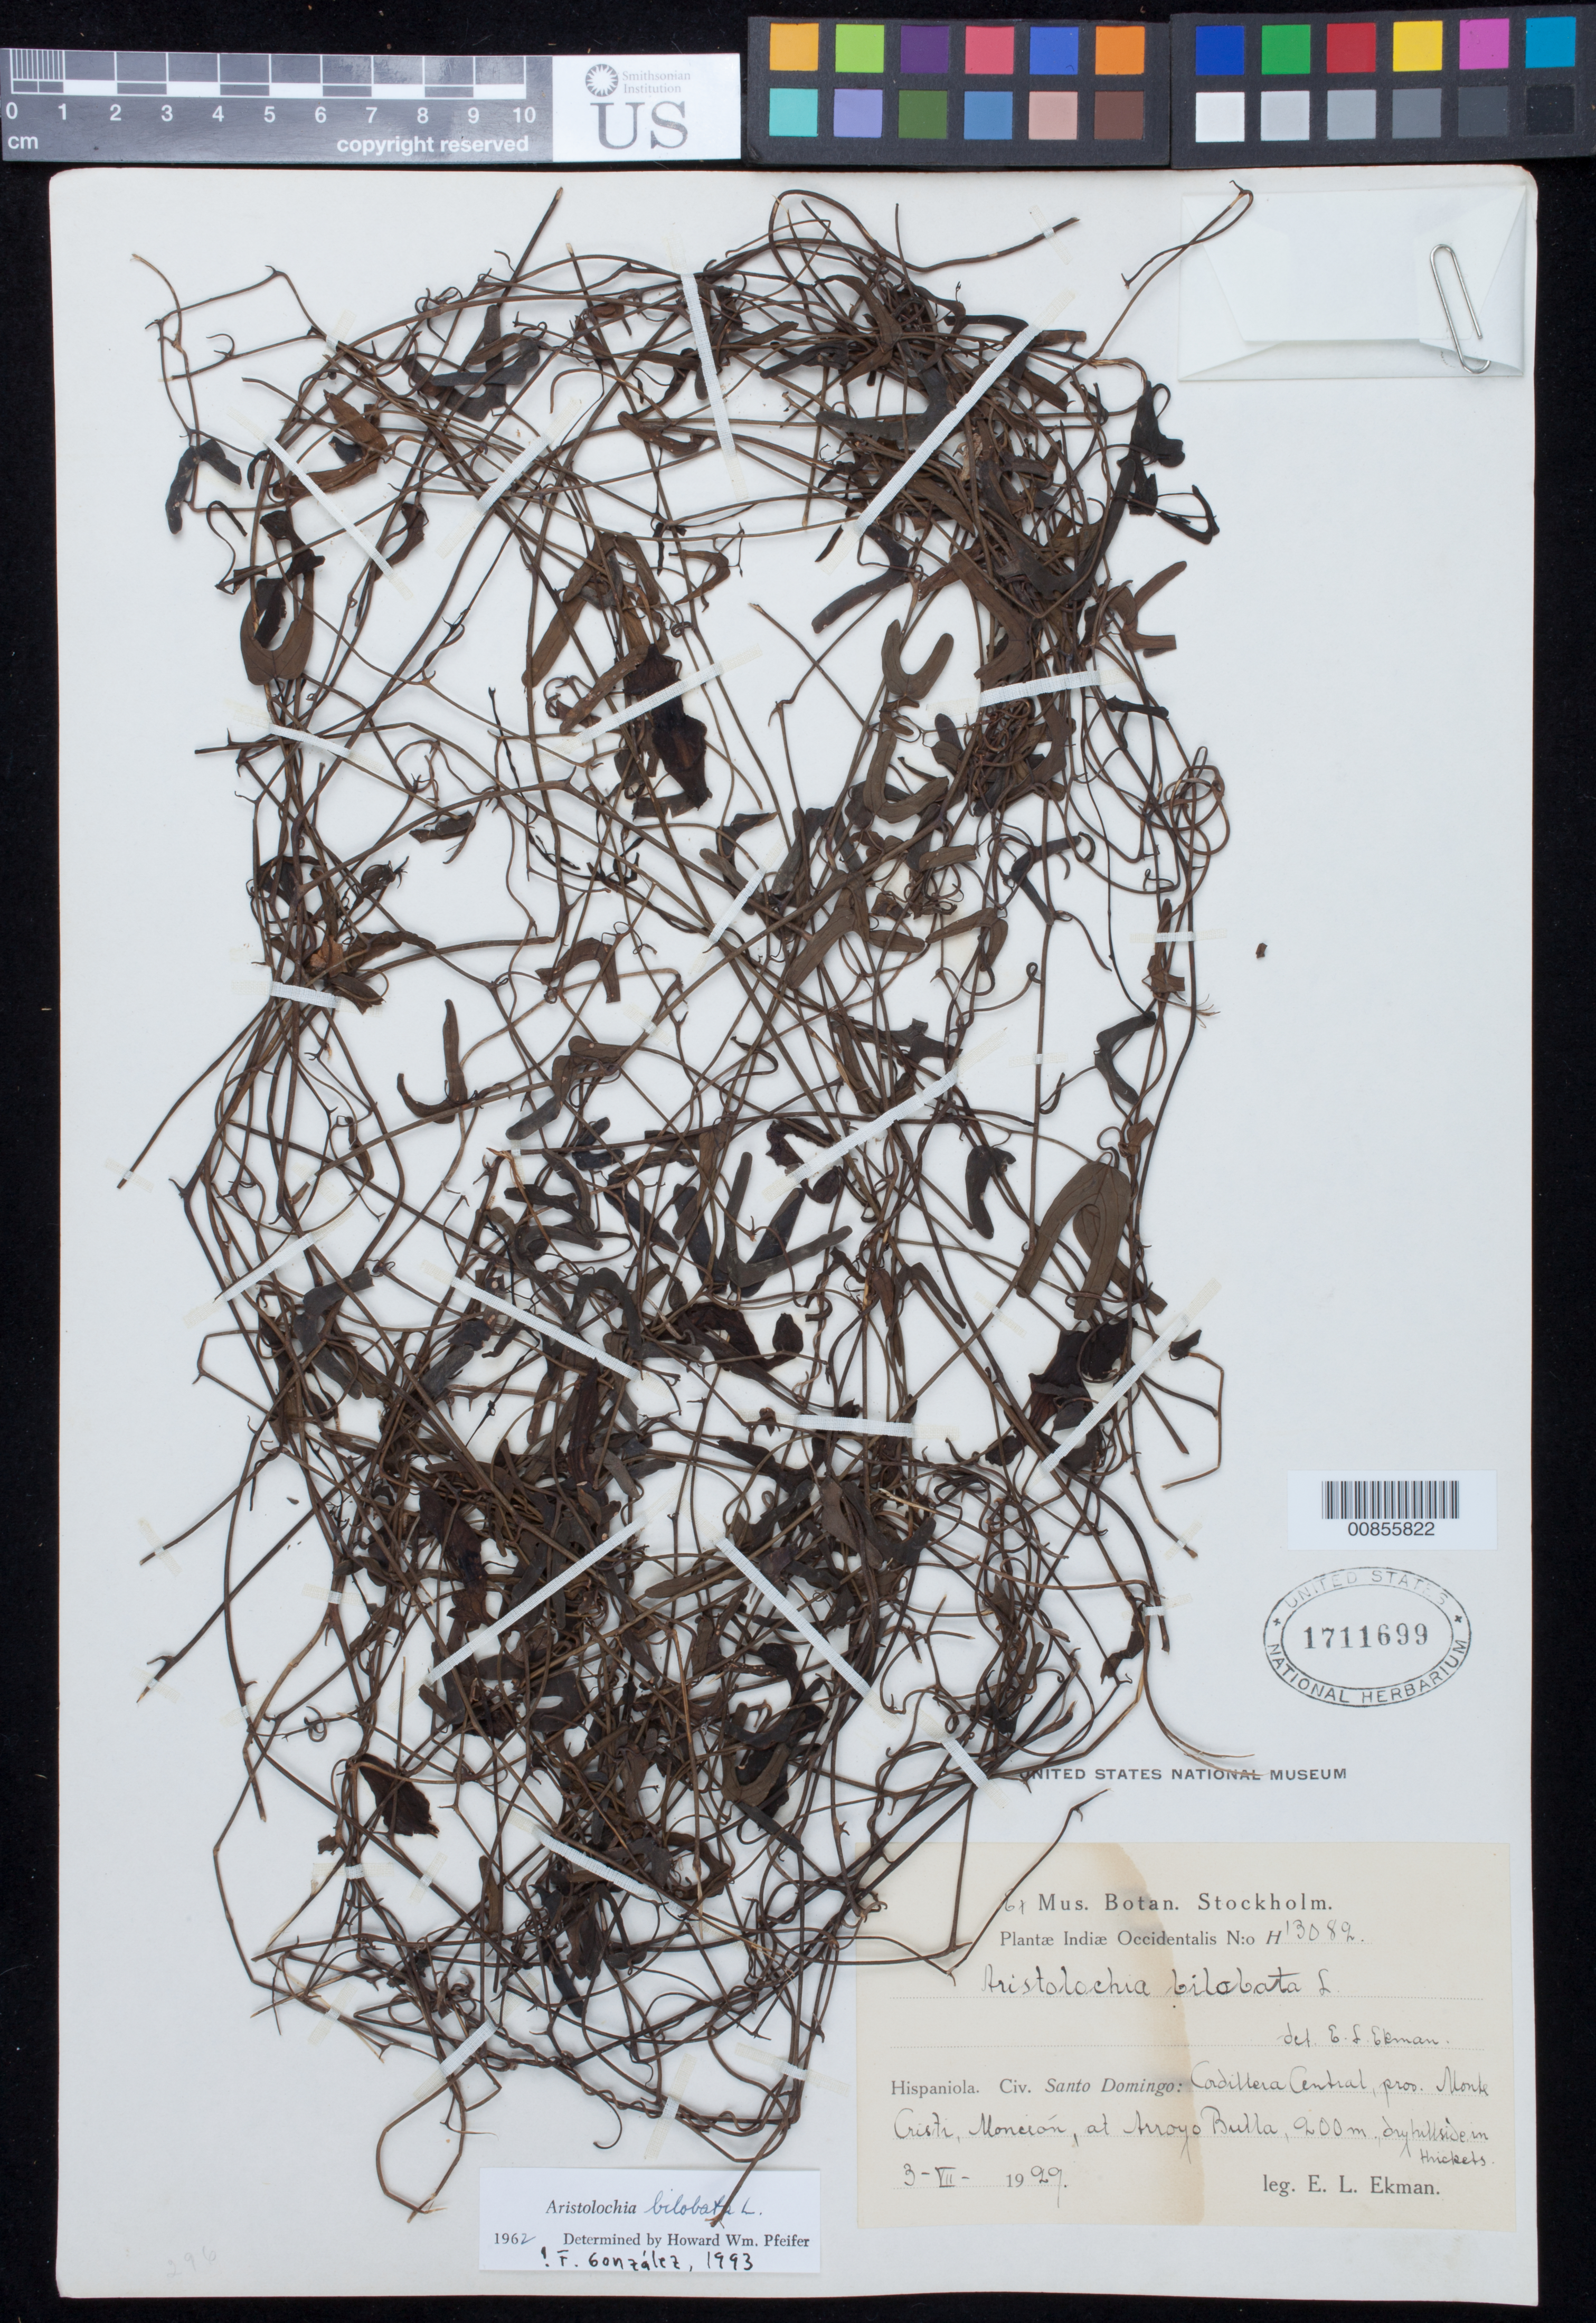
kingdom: Plantae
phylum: Tracheophyta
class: Magnoliopsida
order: Piperales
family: Aristolochiaceae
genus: Aristolochia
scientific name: Aristolochia bilobata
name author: L.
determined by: González, F., (COL), Universidad Nacional de Colombia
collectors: E. L. Ekman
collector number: H 13082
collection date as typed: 03 Jul 1929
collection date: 1929-07-03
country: Dominican Republic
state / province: Monte Cristi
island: Hispaniola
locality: Cordillera Central, Monción, at Arroyo Bulla.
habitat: Dry hillside in thickets.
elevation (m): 200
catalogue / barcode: US 1711699